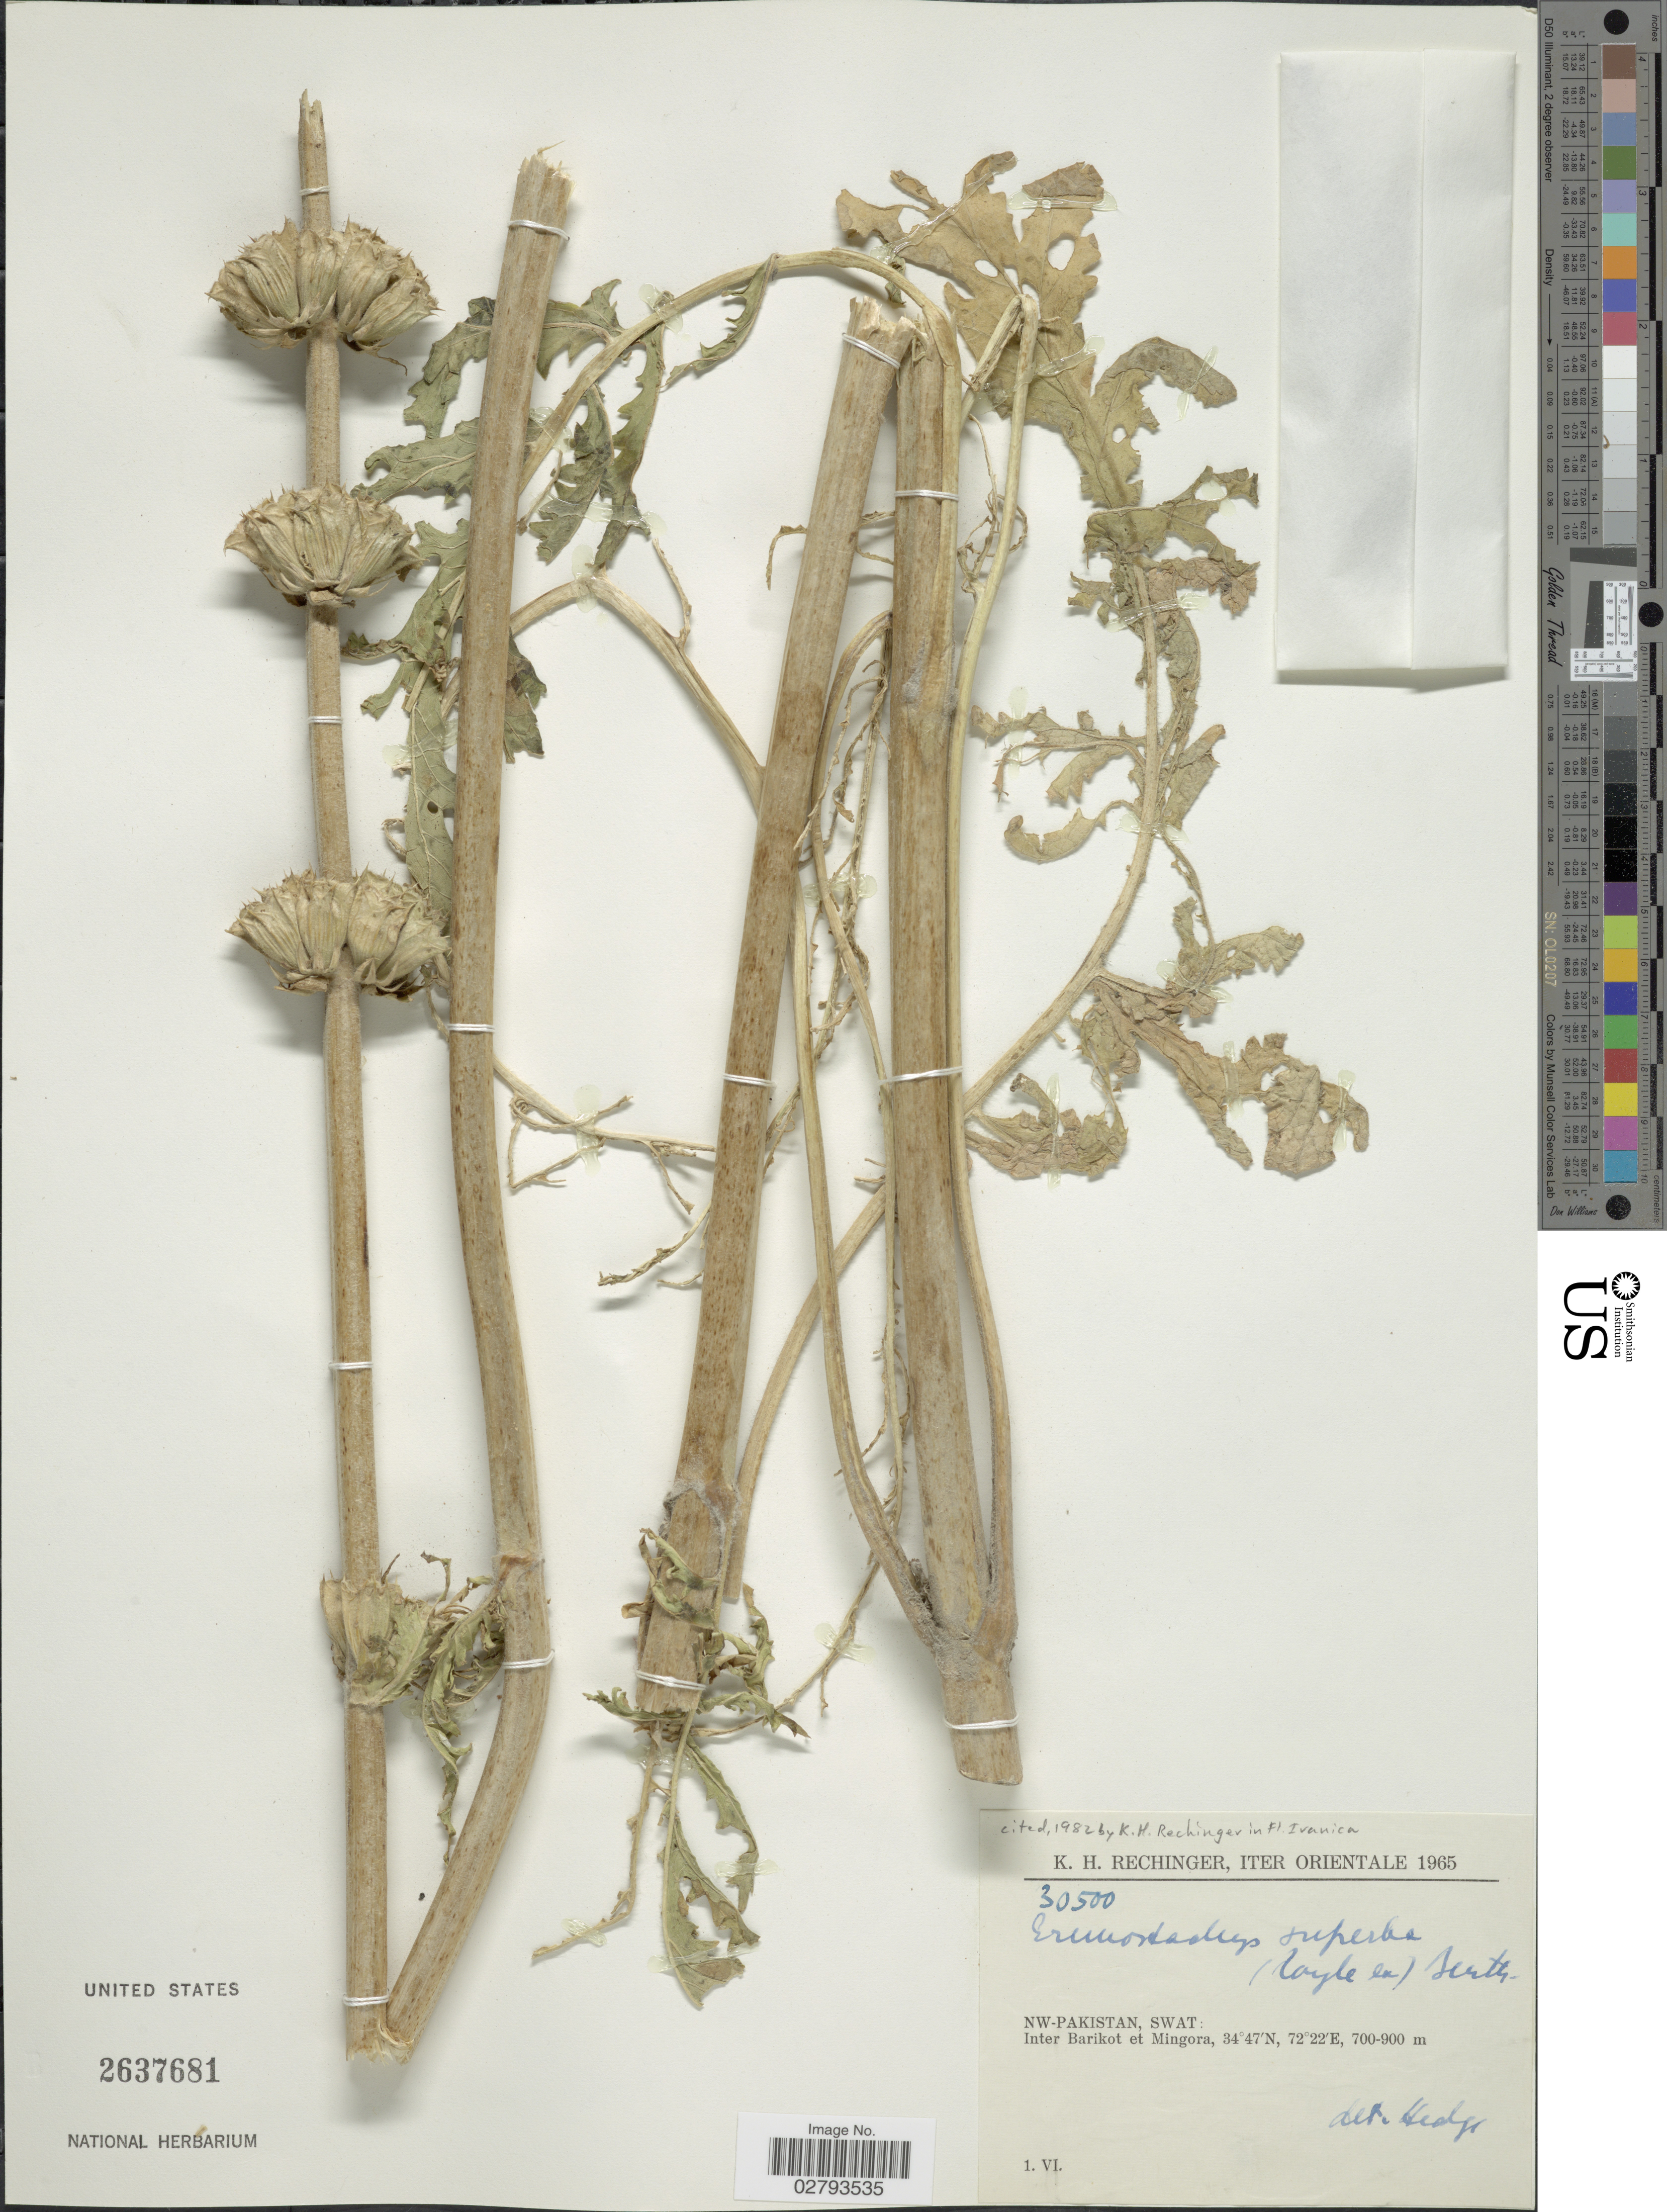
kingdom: Plantae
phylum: Tracheophyta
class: Magnoliopsida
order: Lamiales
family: Lamiaceae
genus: Eremostachys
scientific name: Eremostachys superba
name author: Royle ex Benth.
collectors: K. H. Rechinger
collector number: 30500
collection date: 1965-06-01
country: Pakistan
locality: Orientale. NW-Pakistan, Swat: Inter Barikot et Mingora.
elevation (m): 700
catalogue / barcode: US 2637681